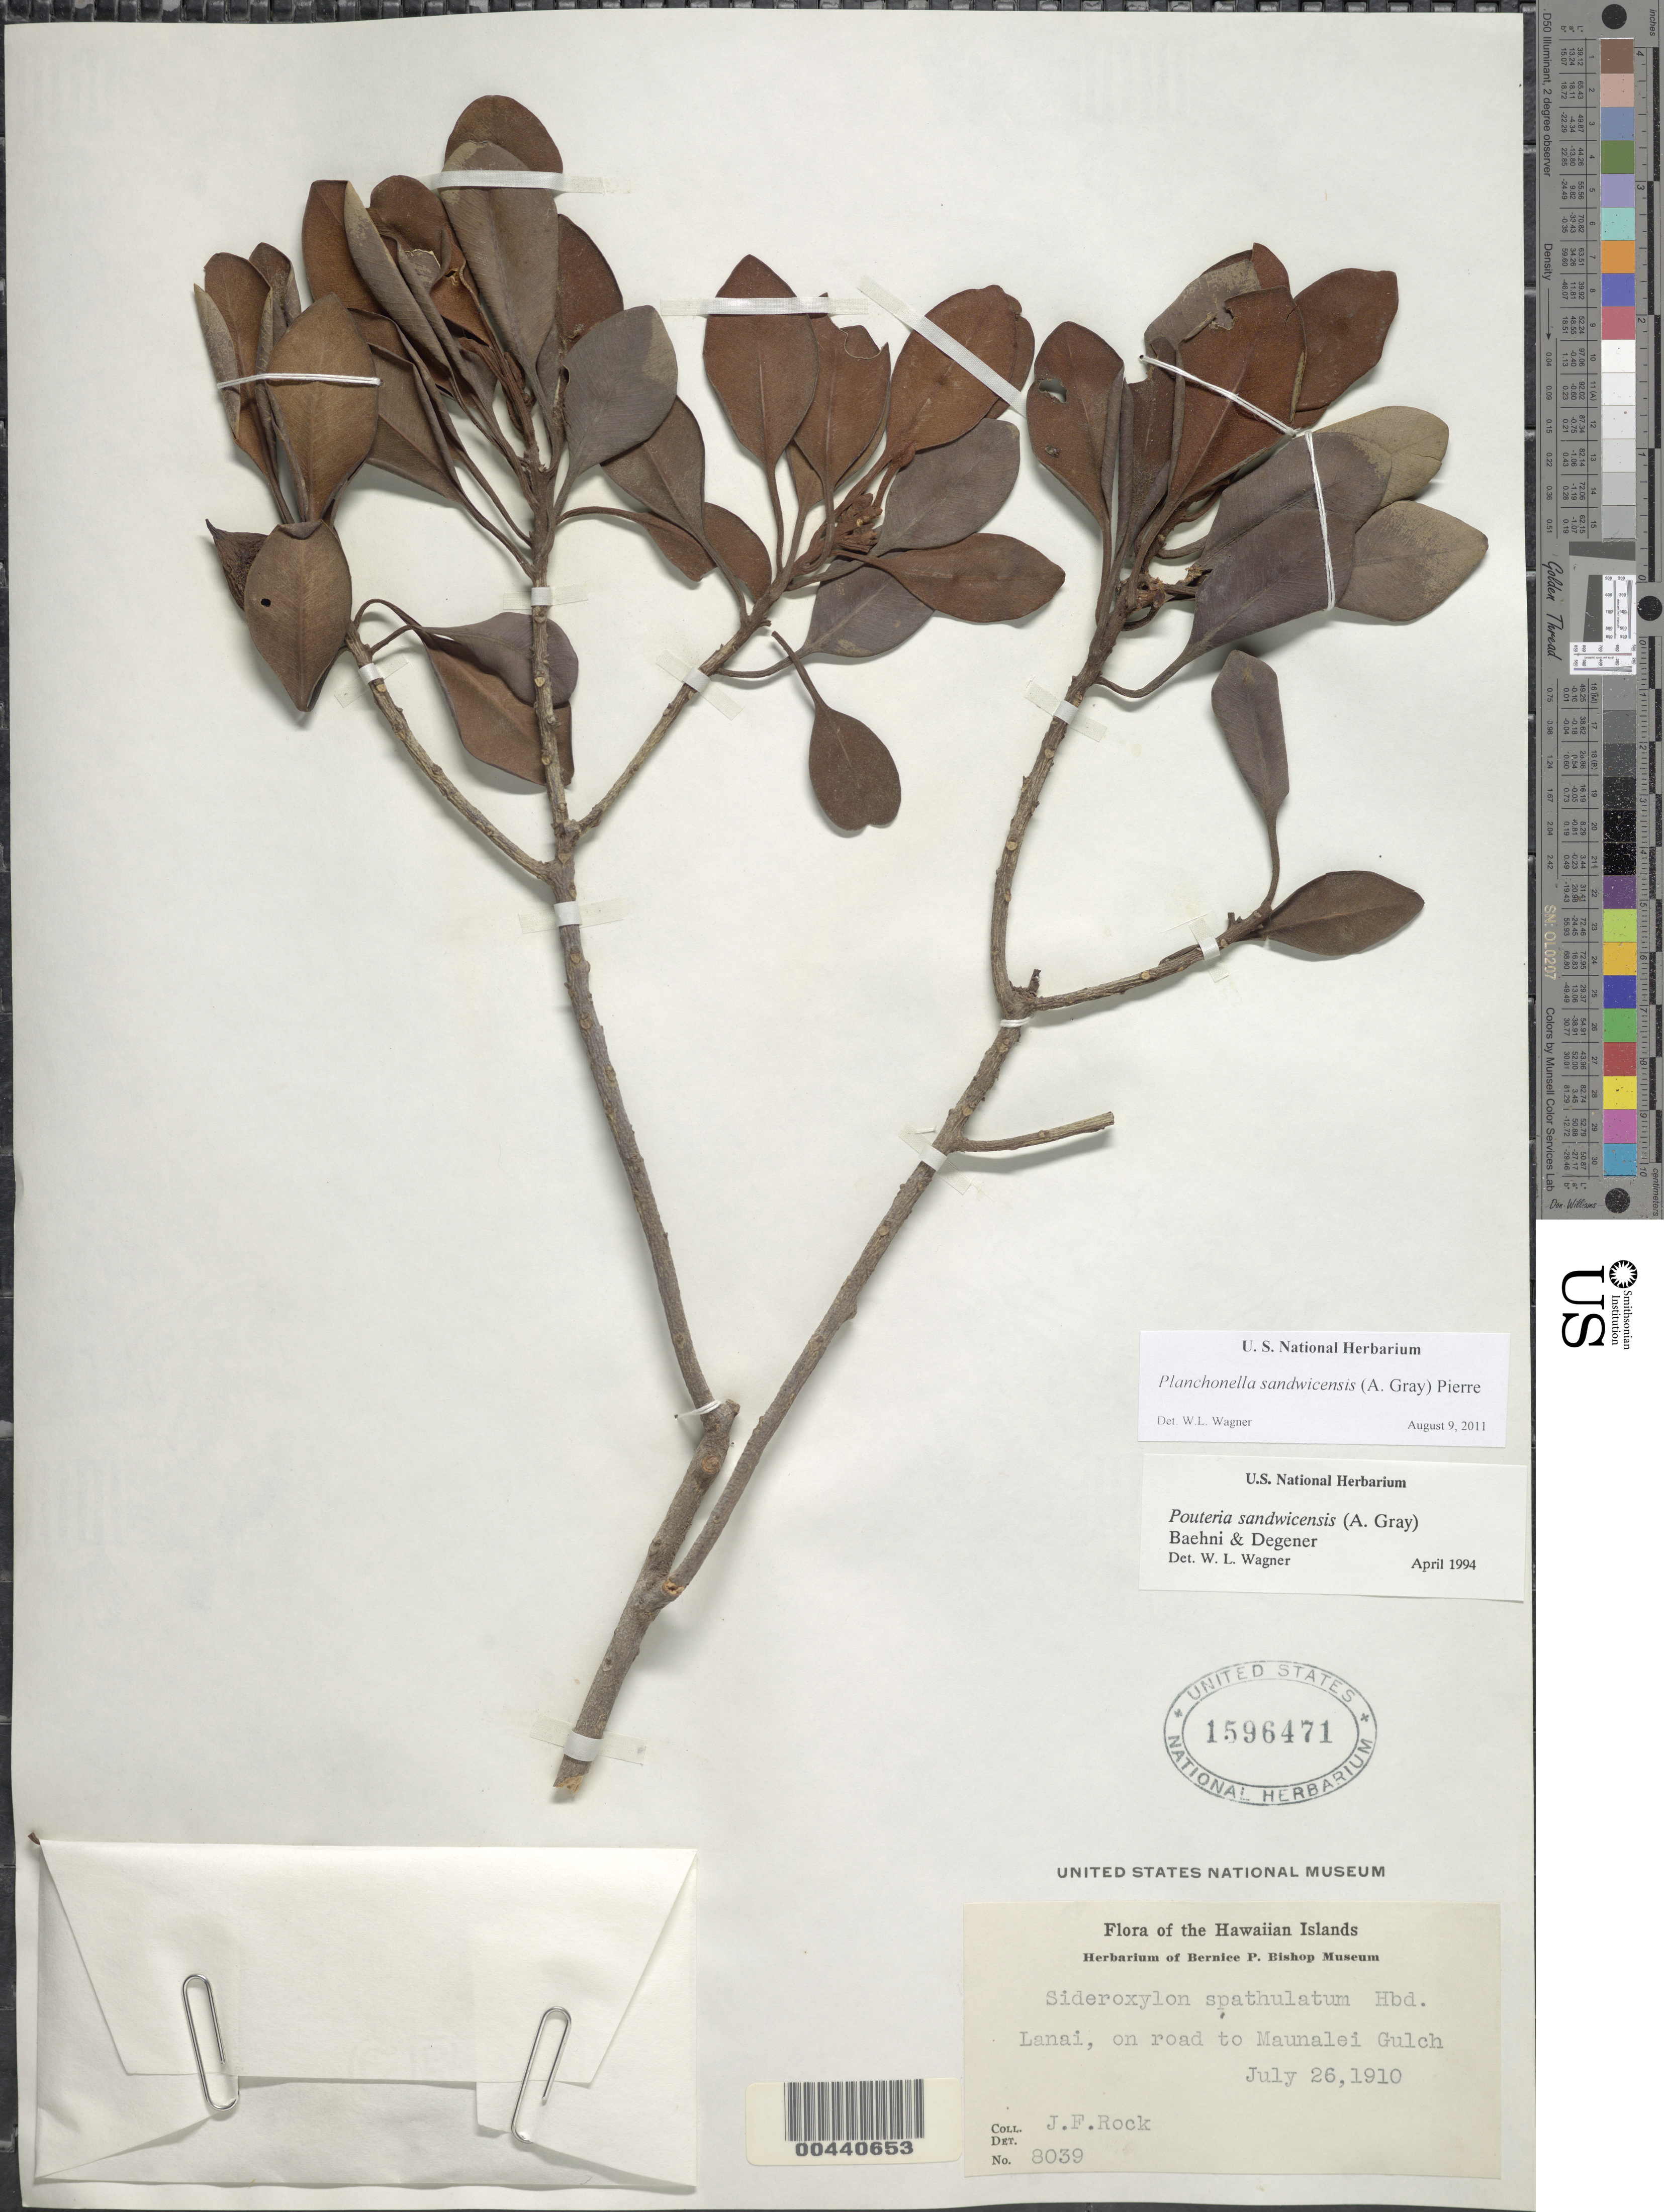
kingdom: Plantae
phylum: Tracheophyta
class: Magnoliopsida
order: Ericales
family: Sapotaceae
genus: Planchonella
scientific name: Planchonella spathulata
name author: (Hillebr.) Pierre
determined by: Wagner, W. L., (BOT), Smithsonian Institution - National Museum of Natural History (UNITED STATES)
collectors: J. F. Rock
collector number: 8039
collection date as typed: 26 Jul 1910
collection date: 1910-07-26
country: United States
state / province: Hawaii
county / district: Maui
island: Lana'i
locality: On road to Maunalei Gulch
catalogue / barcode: US 1596471